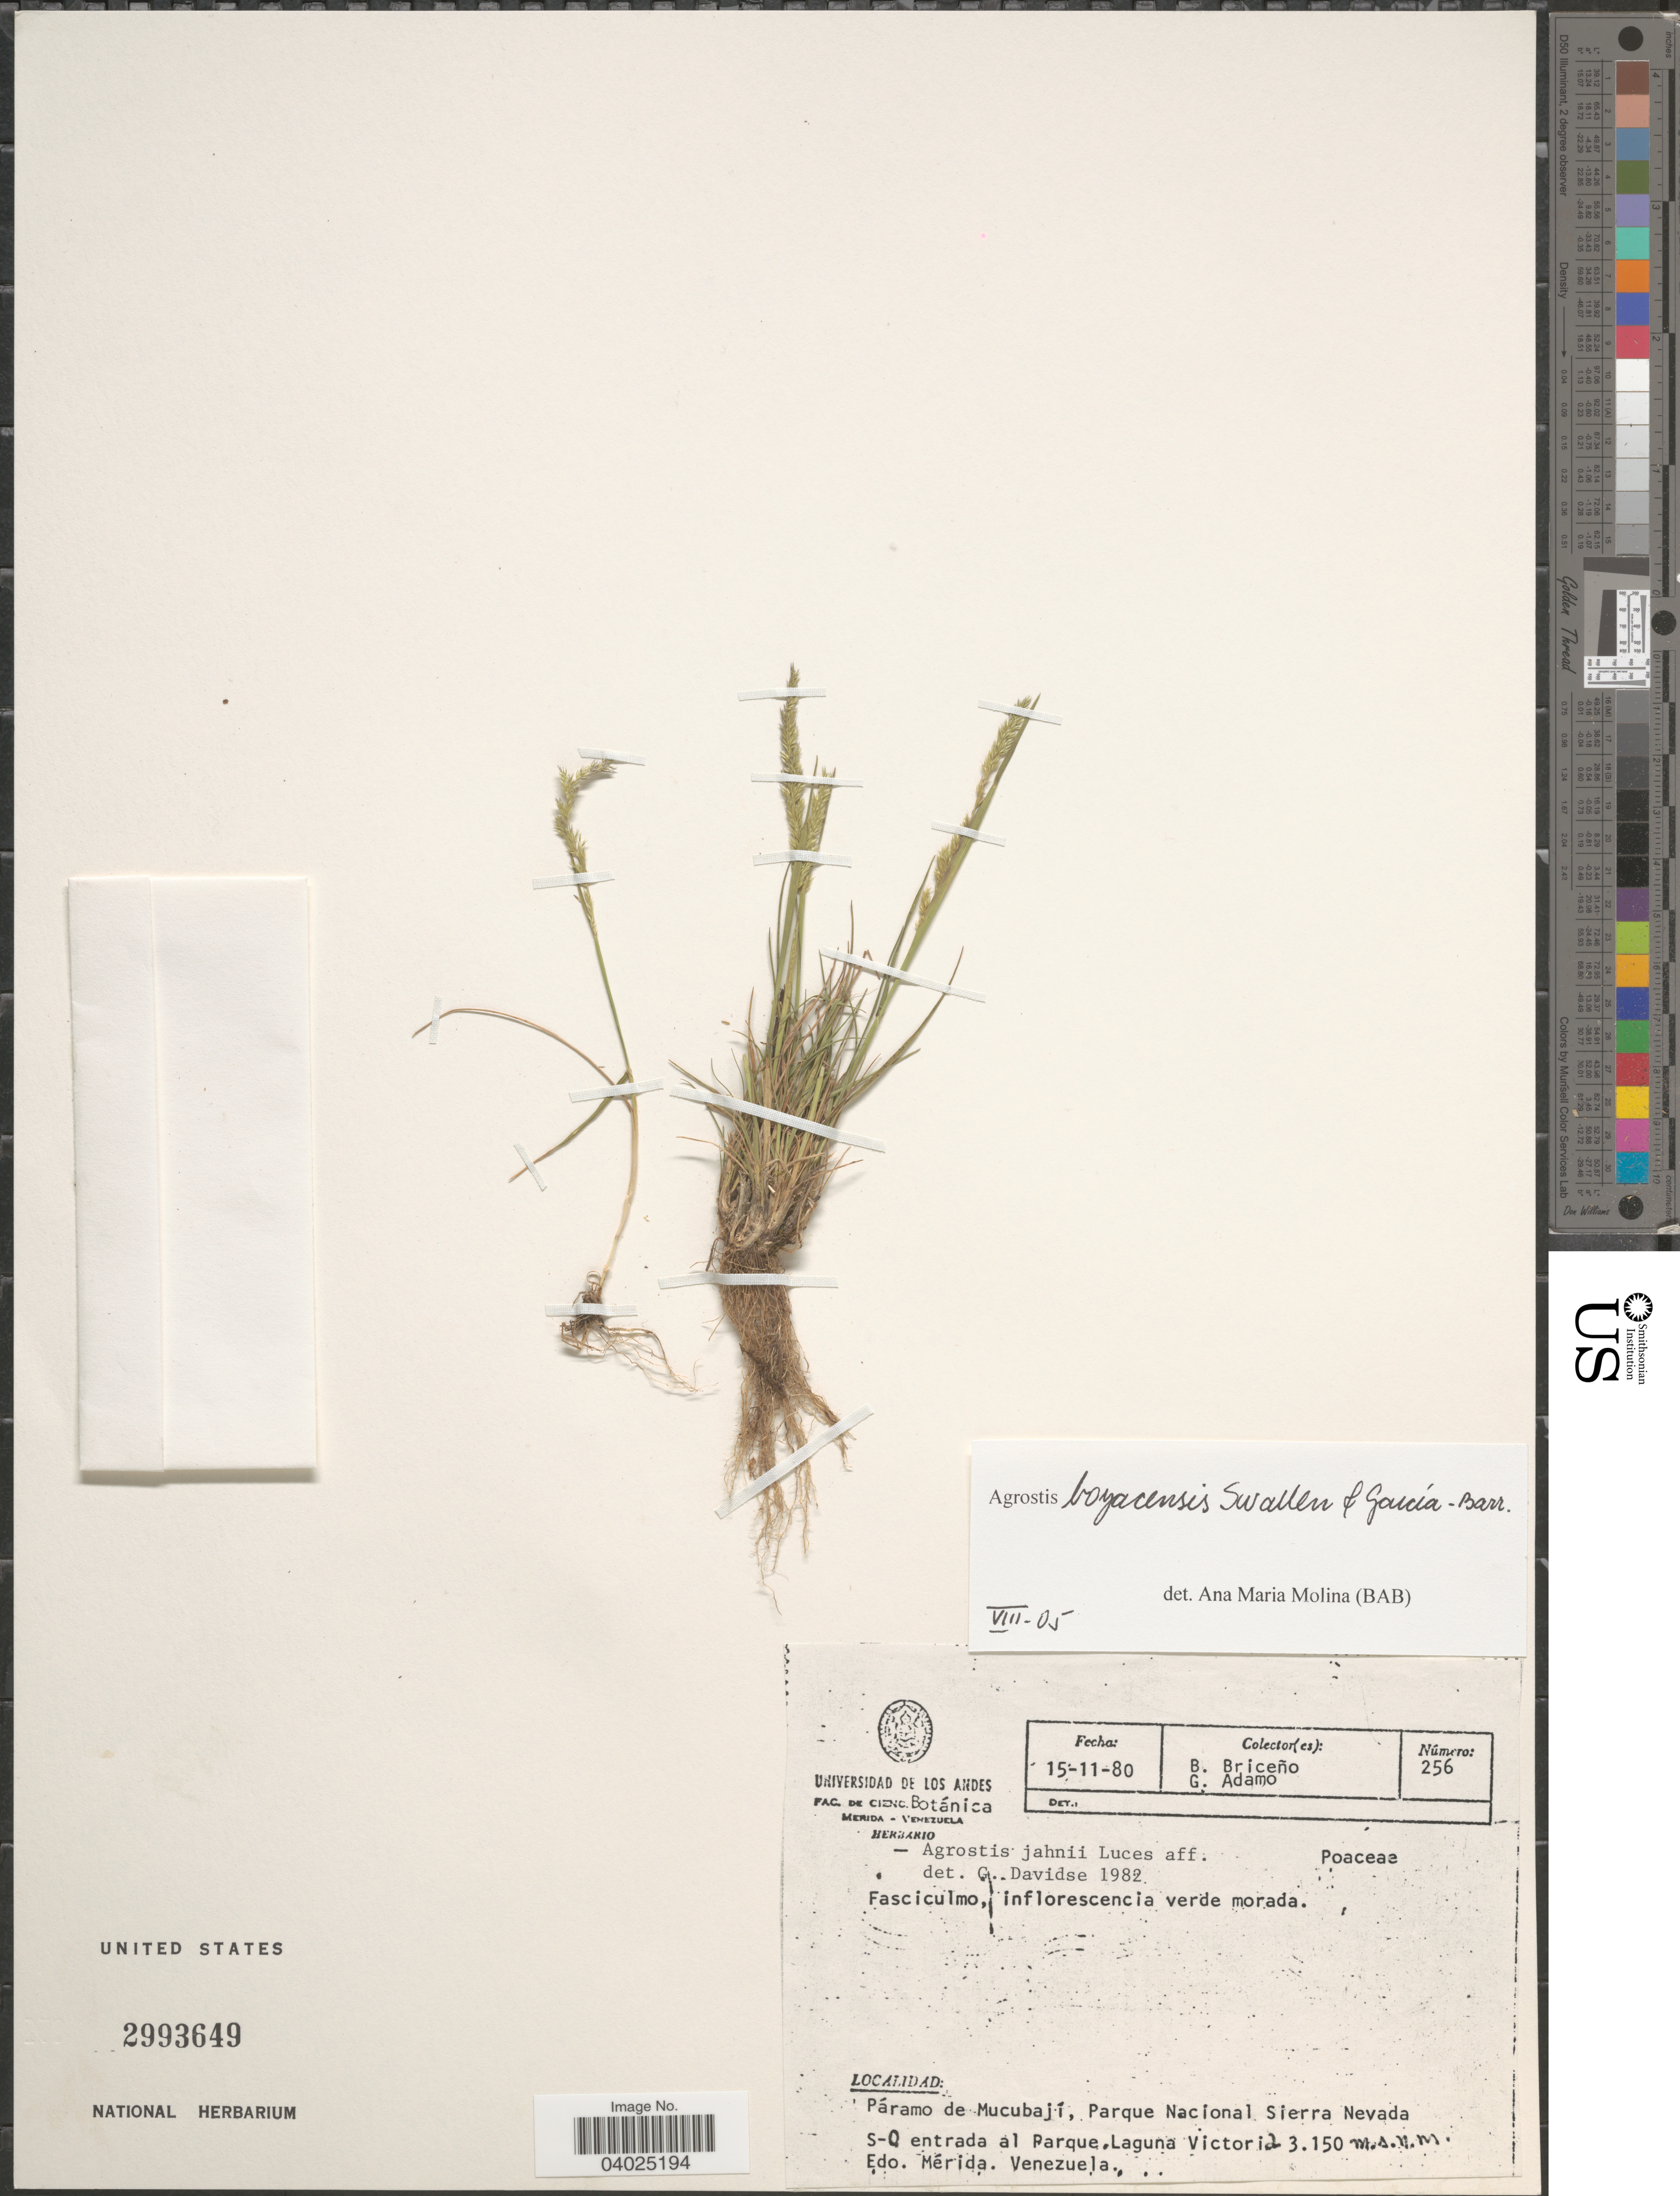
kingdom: Plantae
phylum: Tracheophyta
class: Liliopsida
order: Poales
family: Poaceae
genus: Agrostis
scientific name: Agrostis sp.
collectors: B. Briceño & G. Adamo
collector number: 256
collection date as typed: Transcribed d/m/y: 15/11/80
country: Venezuela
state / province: Merida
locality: Páramo de Mucubají, Parque Nacional Sierra Nevada. S-O entrada al Parque, Laguna Victoria.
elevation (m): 3150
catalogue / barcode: US 2993649